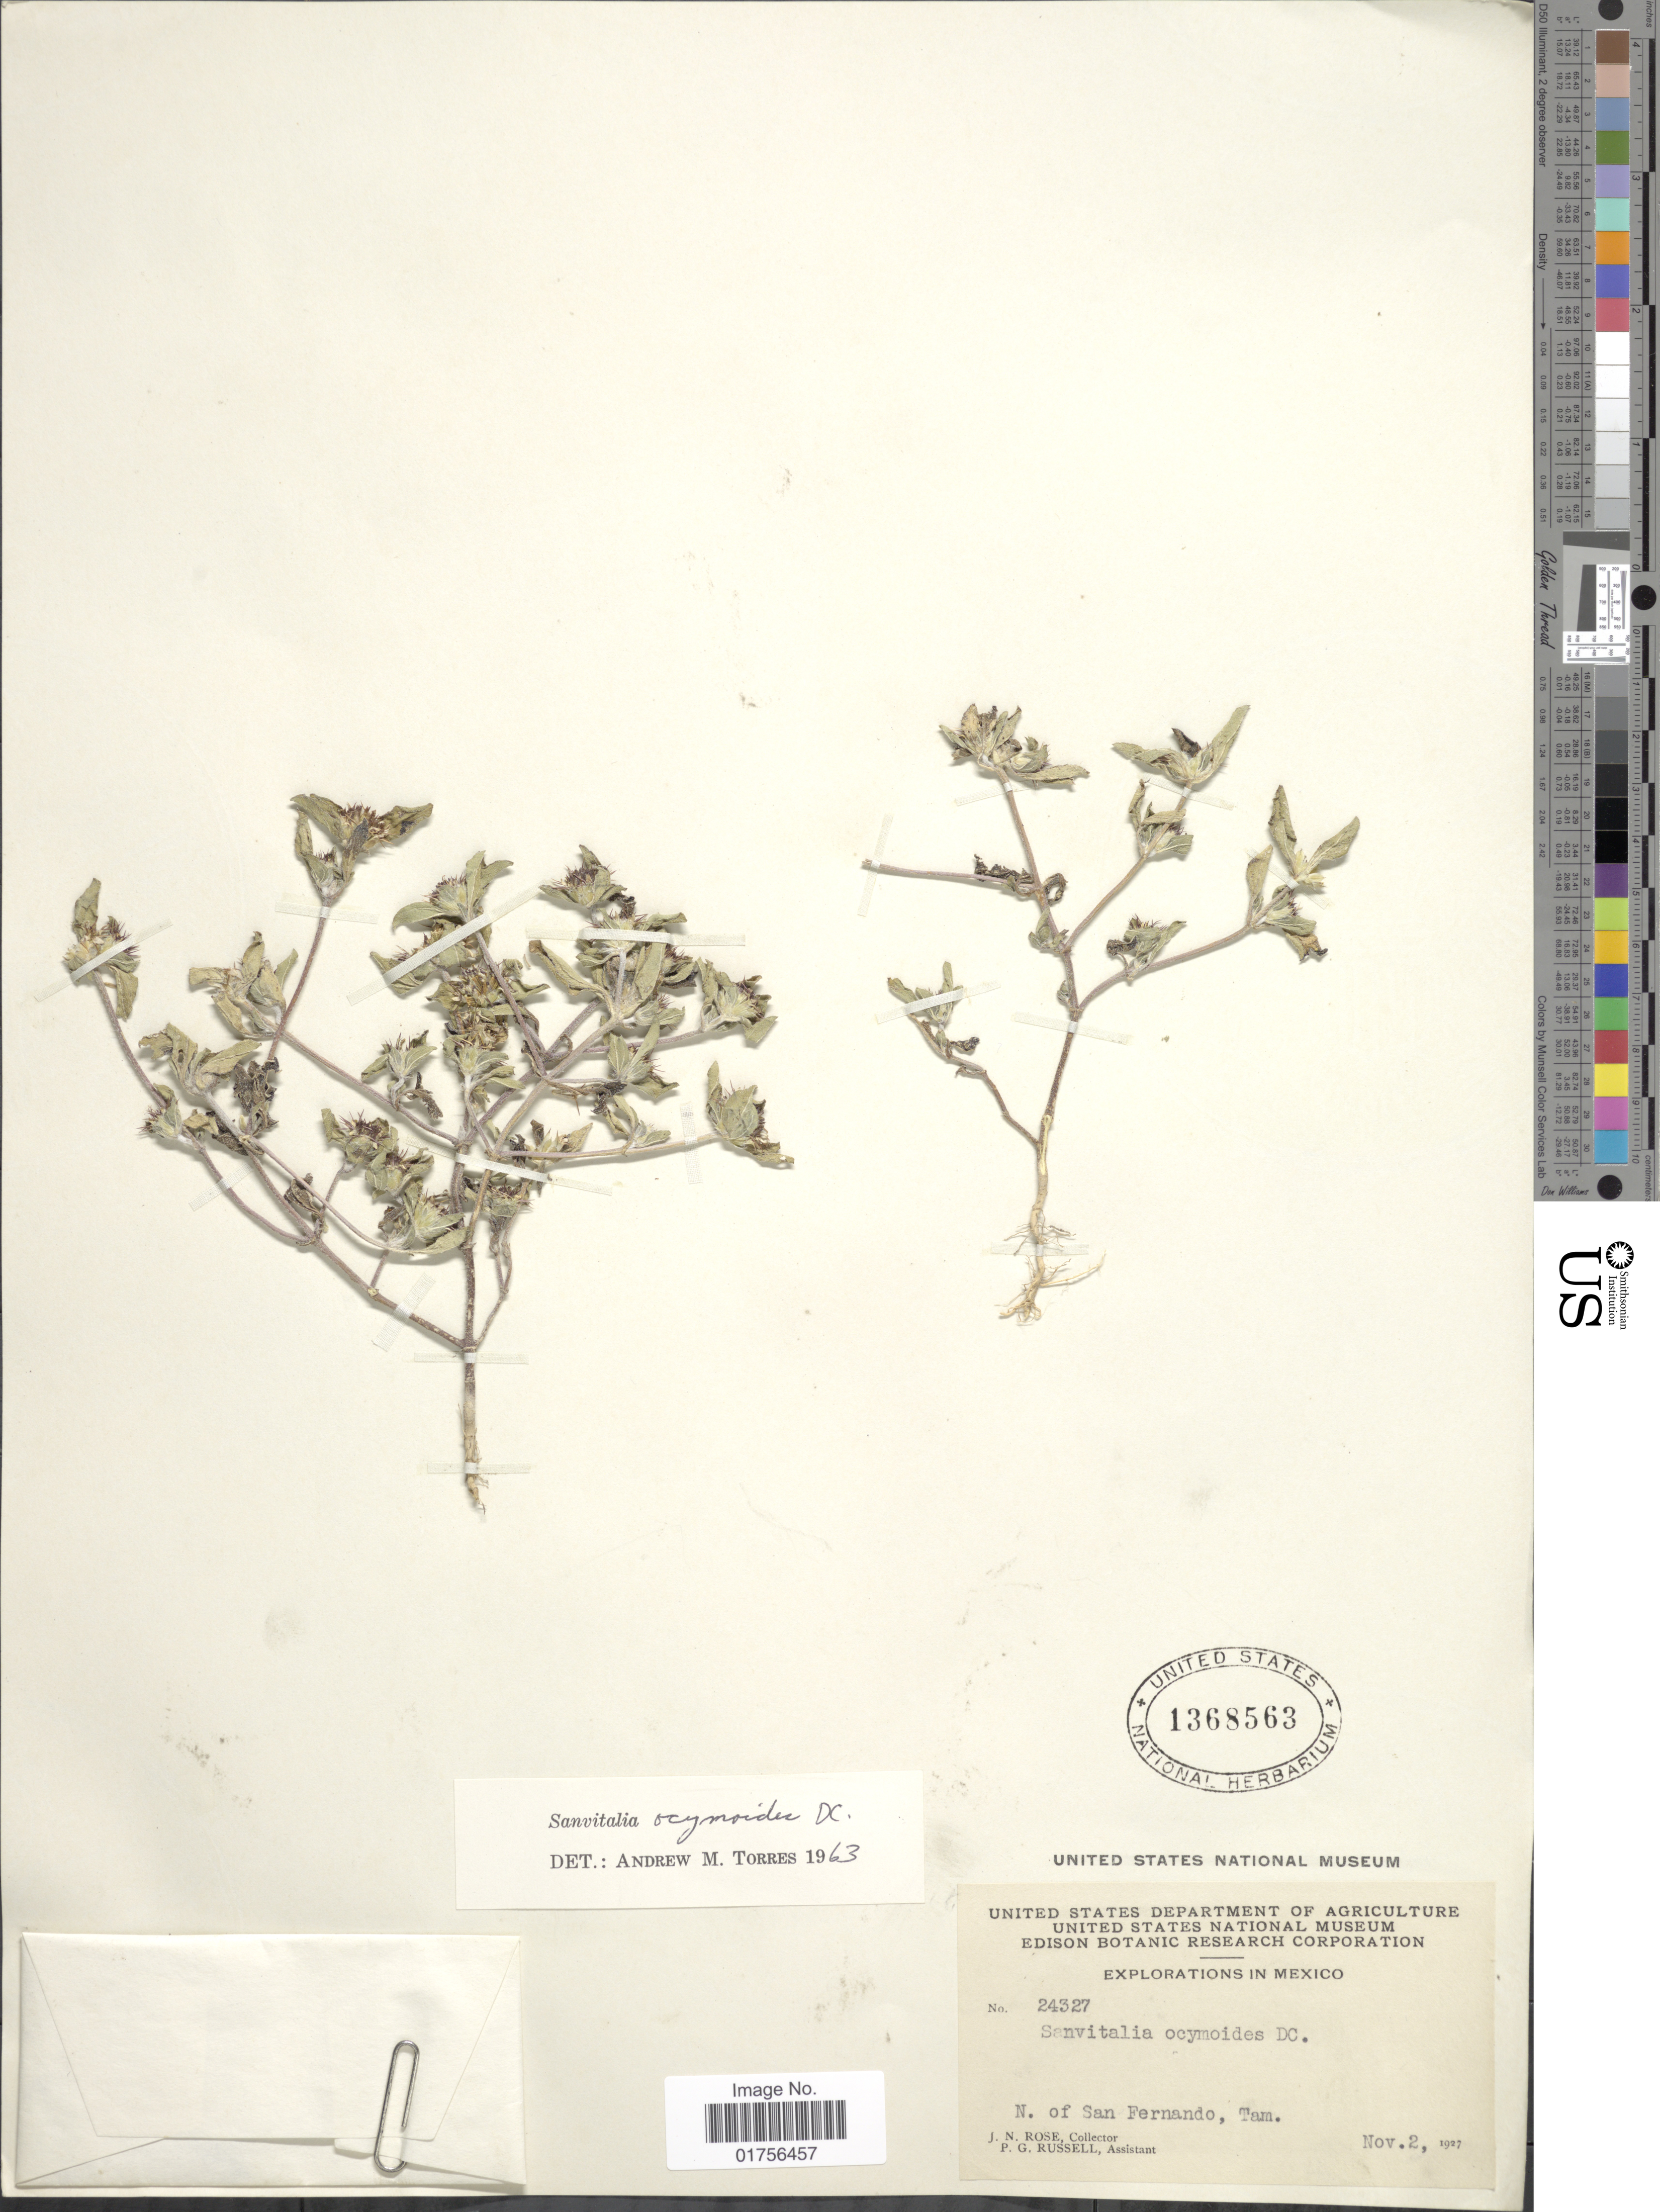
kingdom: Plantae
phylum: Tracheophyta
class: Magnoliopsida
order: Asterales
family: Asteraceae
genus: Sanvitalia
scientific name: Sanvitalia ocymoides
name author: DC.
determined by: Skibicki, Samuel V.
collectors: J. N. Rose & P. G. Russell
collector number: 24327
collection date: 1927-11-02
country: Mexico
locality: N. of San Fernando, Tam.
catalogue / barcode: US 1368563